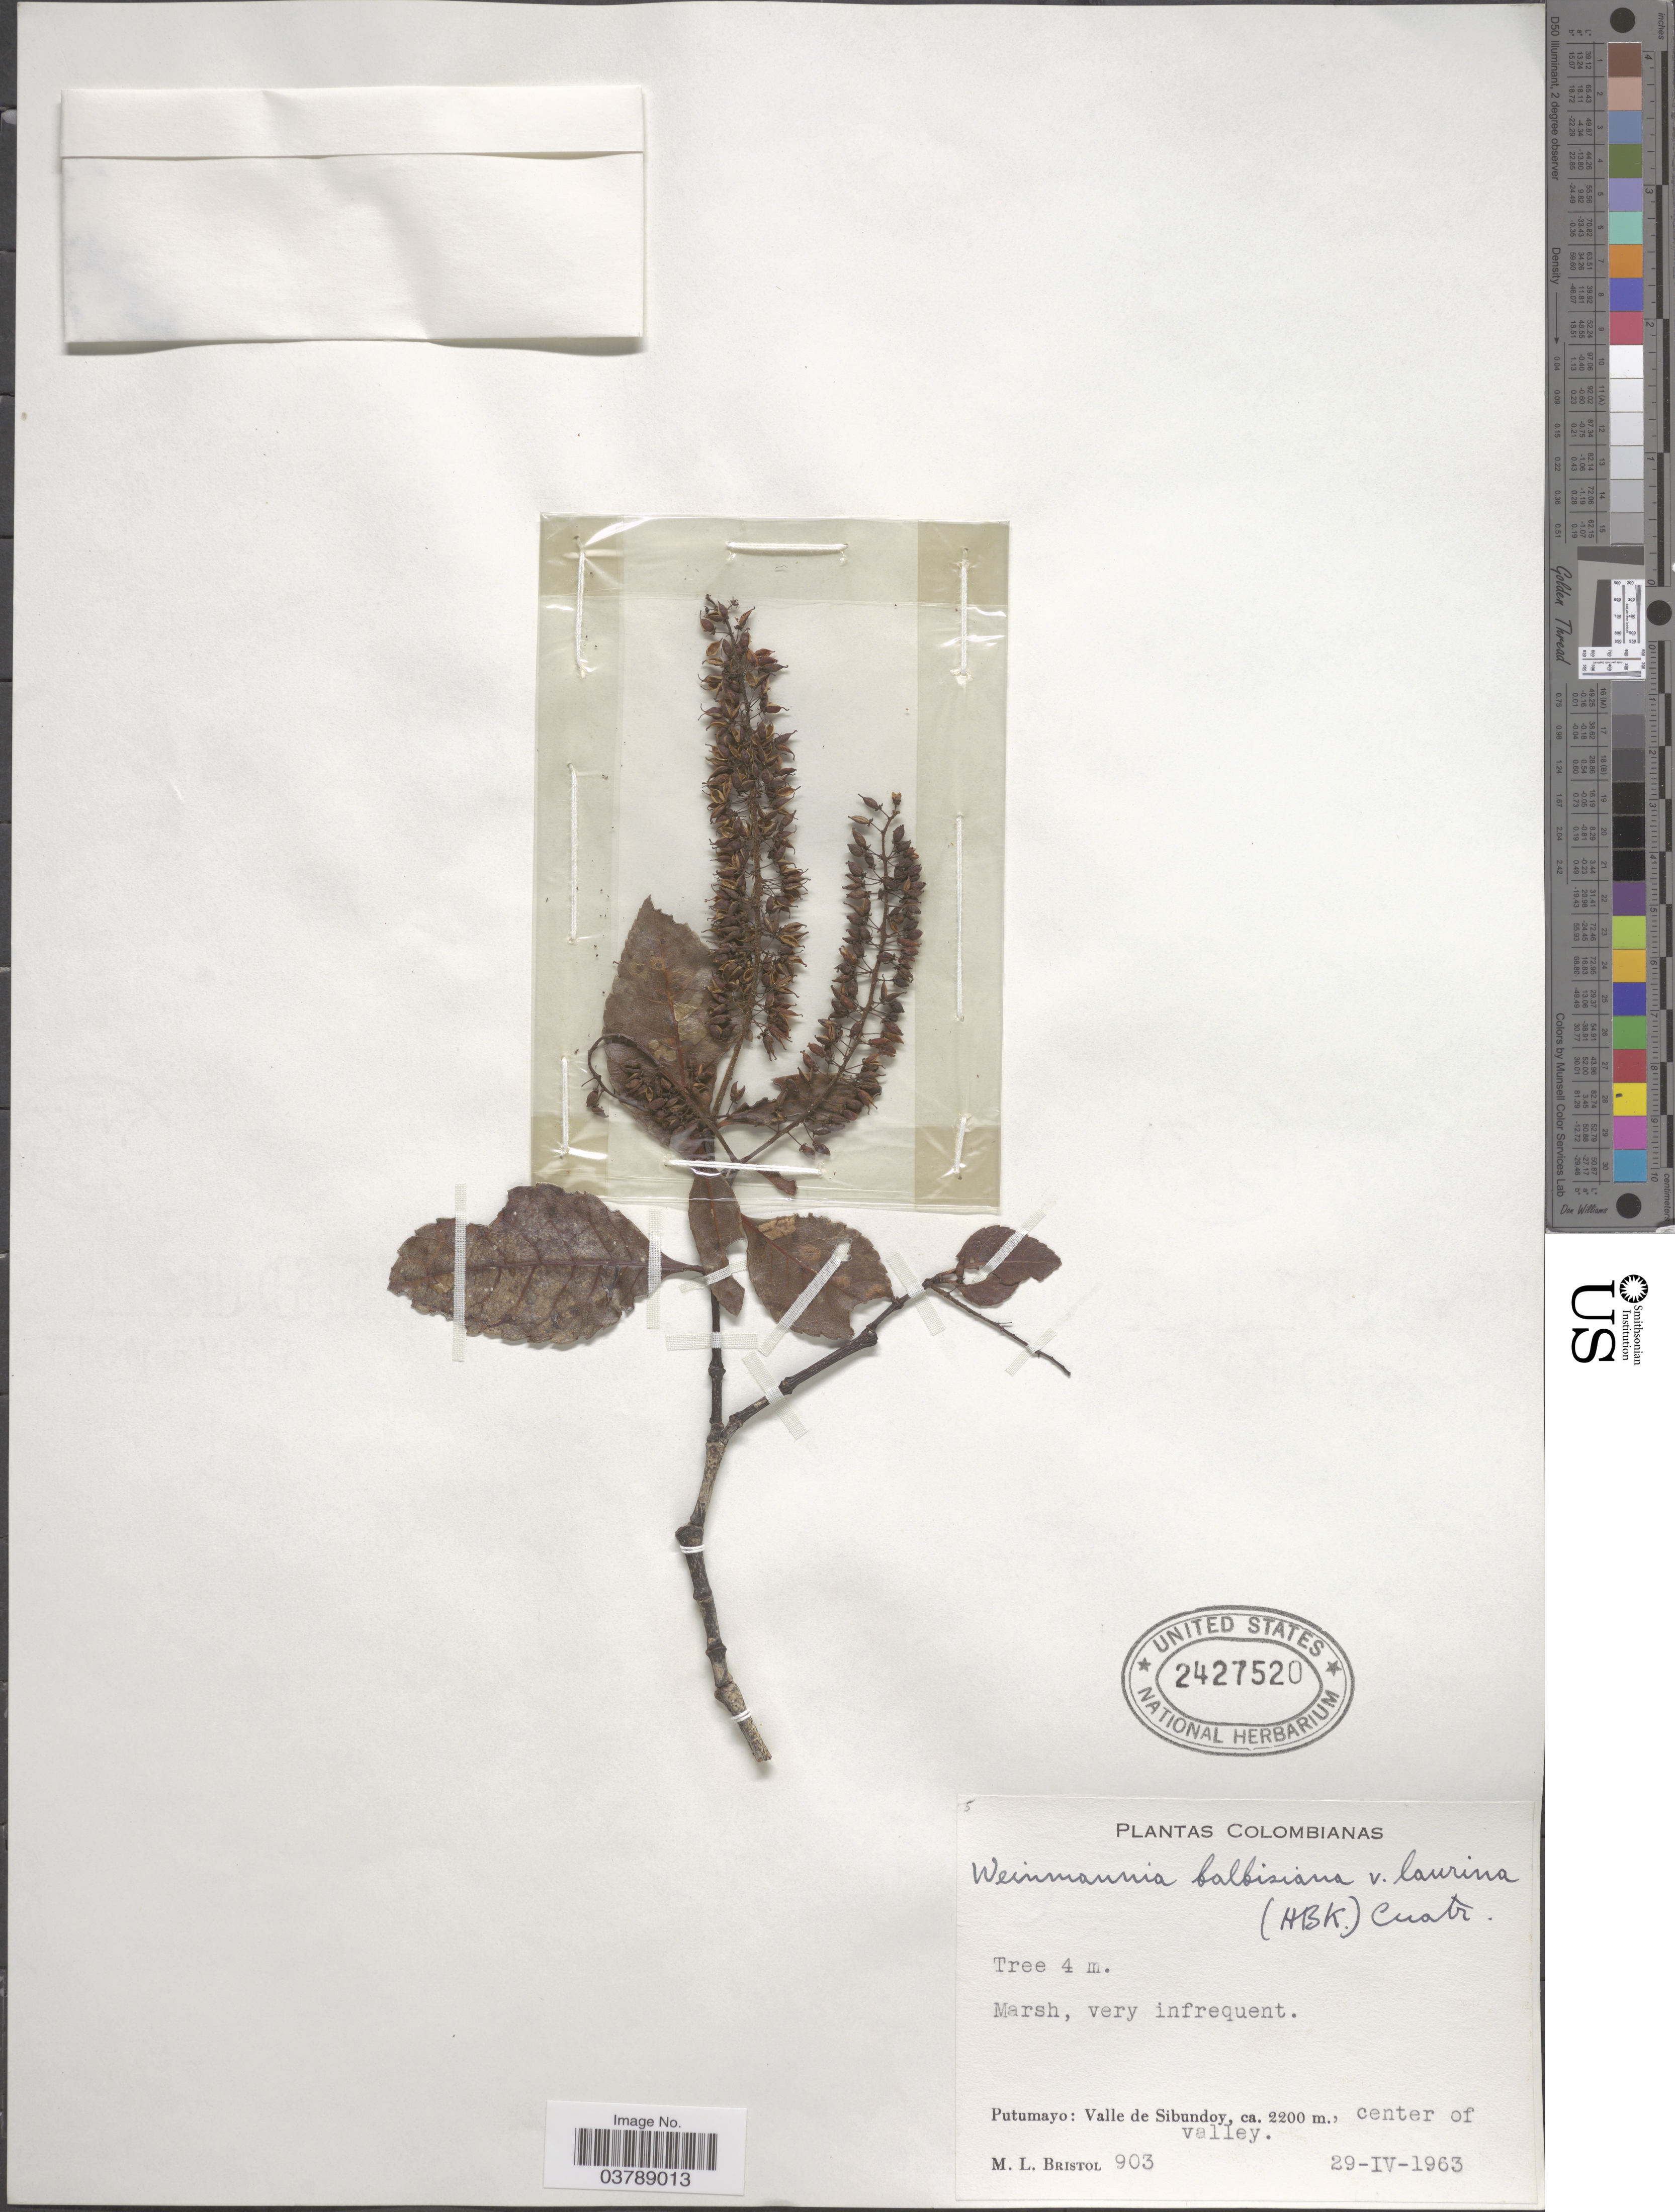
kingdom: Plantae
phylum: Tracheophyta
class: Magnoliopsida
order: Oxalidales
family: Cunoniaceae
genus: Weinmannia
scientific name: Weinmannia balbisiana var. laurina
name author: (Kunth) Cuatrec.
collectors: M. L. Bristol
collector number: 903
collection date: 1963-04-29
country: Colombia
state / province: Putumayo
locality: Valle de Sibundoy, center of valley.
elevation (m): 2200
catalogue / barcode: US 2427520